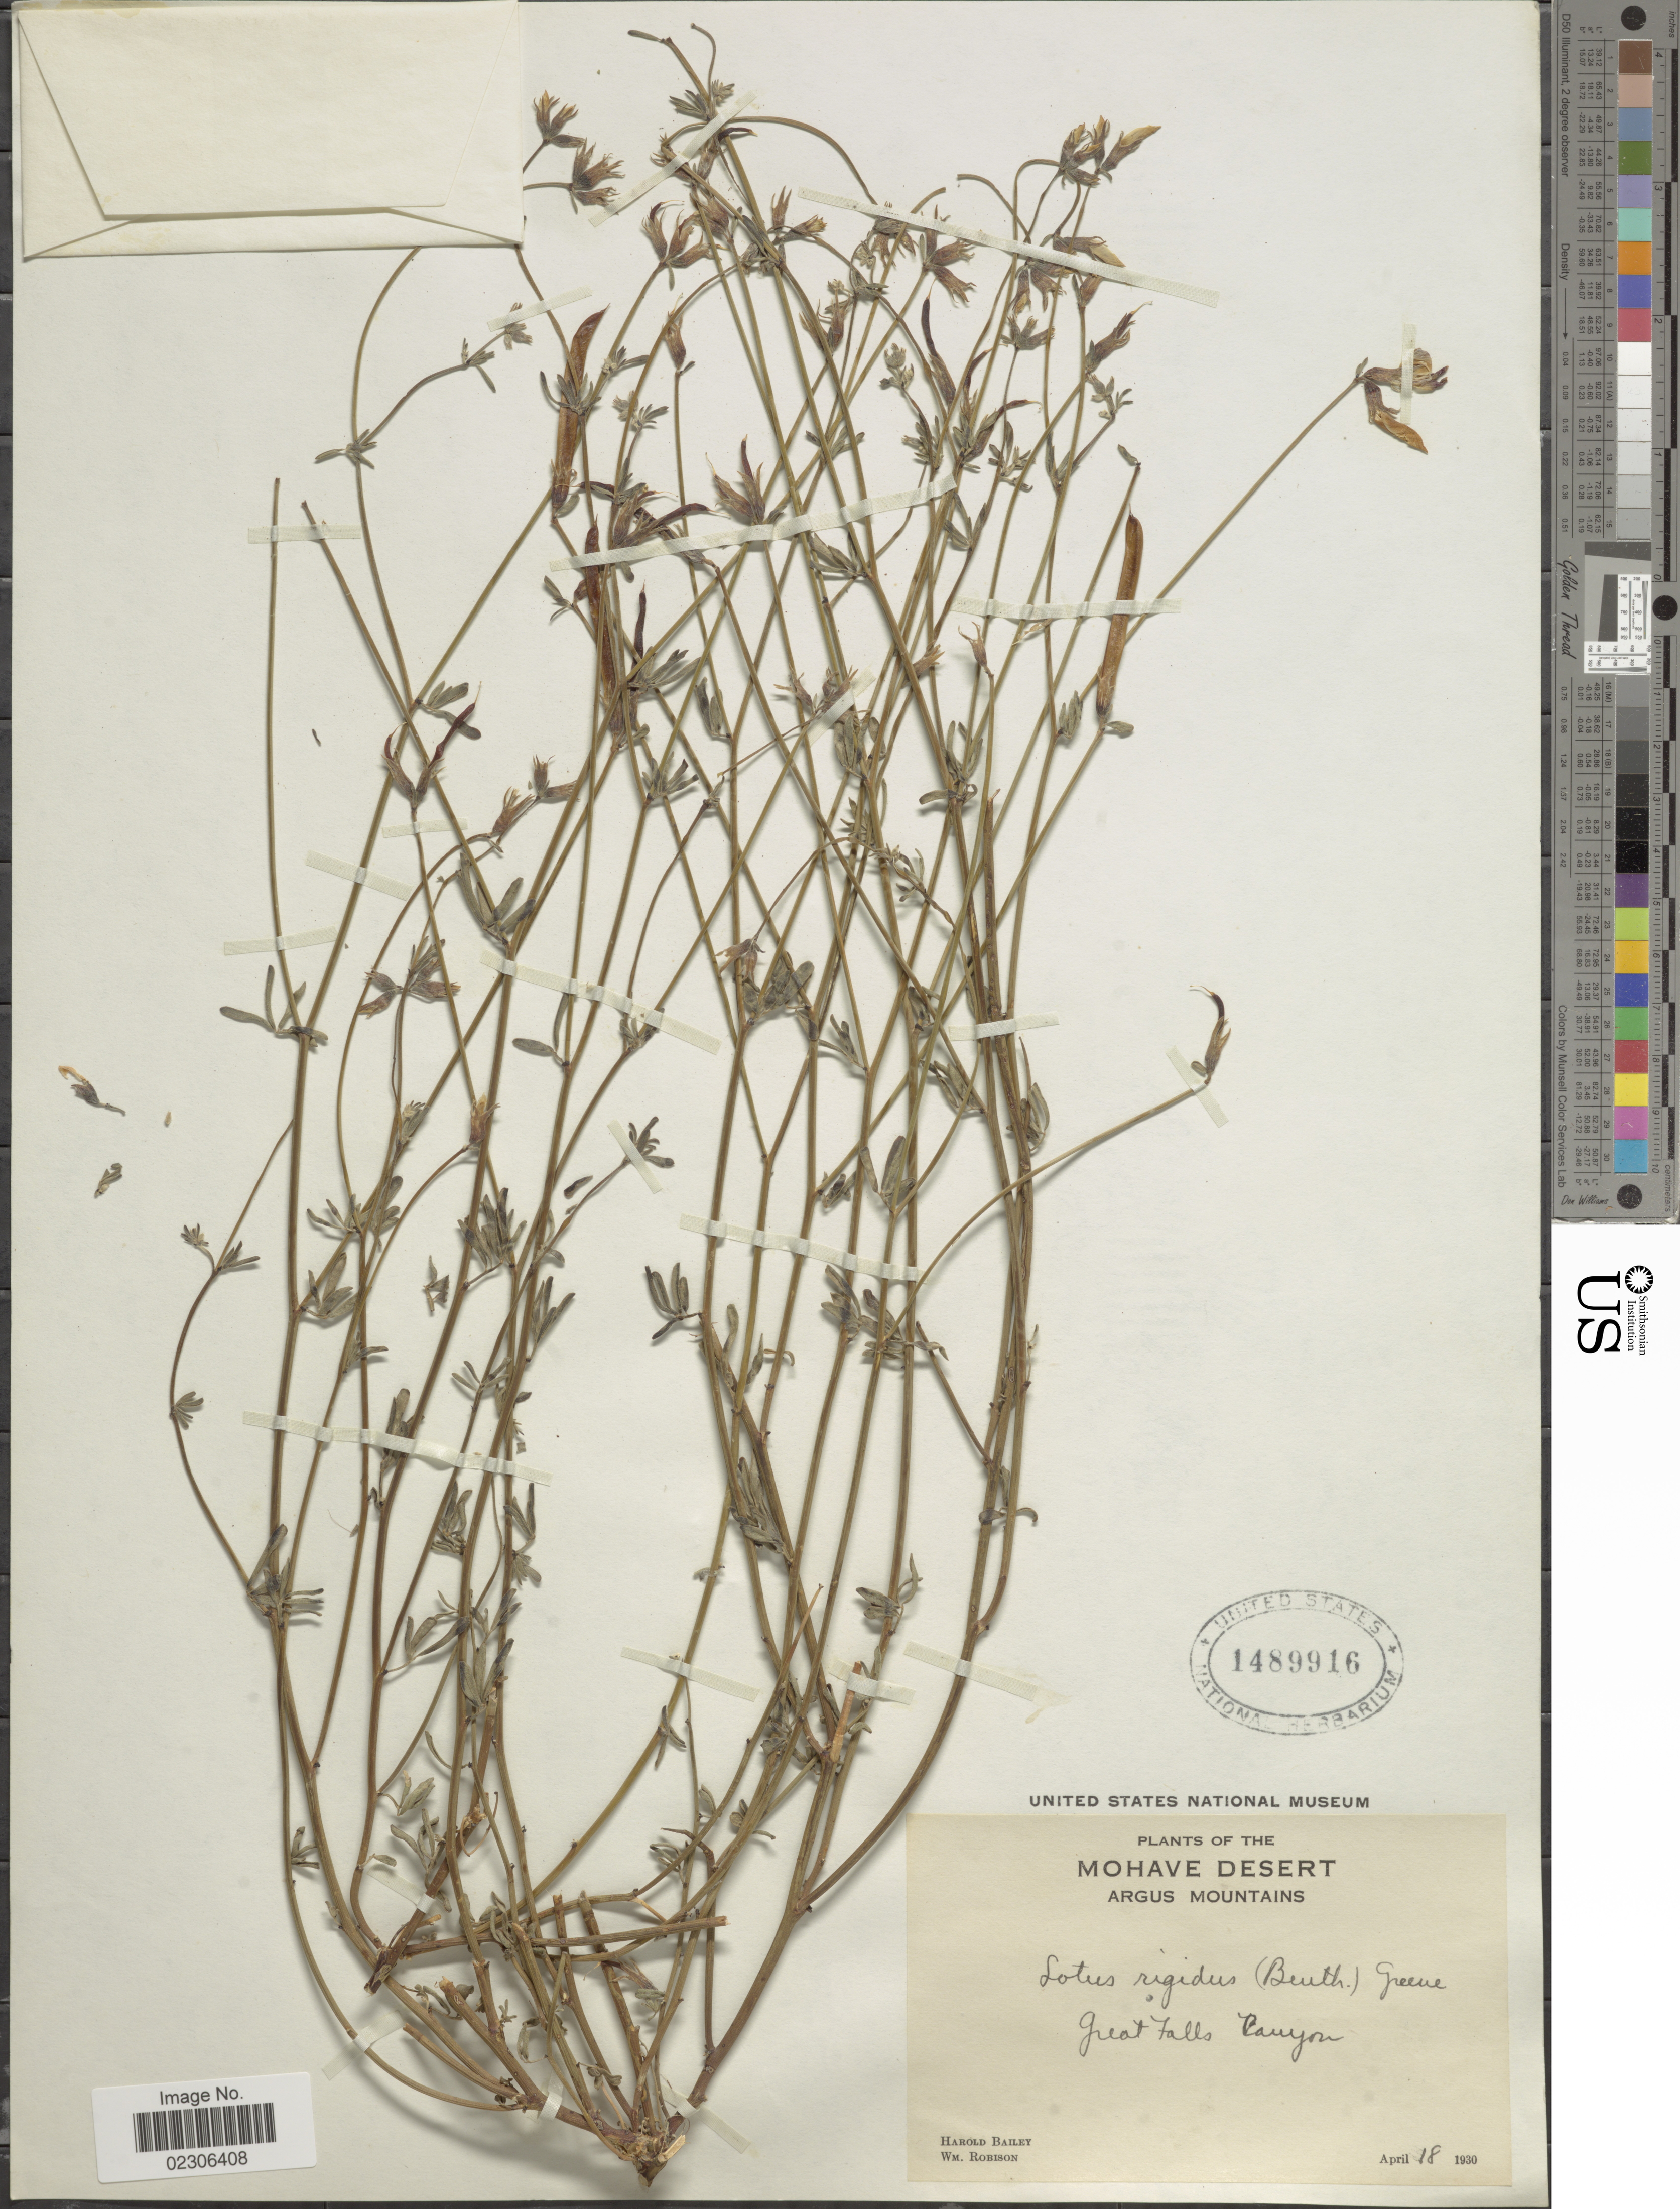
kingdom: Plantae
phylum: Tracheophyta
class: Magnoliopsida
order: Fabales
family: Fabaceae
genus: Lotus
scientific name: Lotus sp.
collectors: H. Bailey & W. Robison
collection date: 1930-04-18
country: United States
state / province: California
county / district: Kern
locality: Mohave Desert, Argus Mountains, Great Falls Canyon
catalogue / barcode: US 1489916